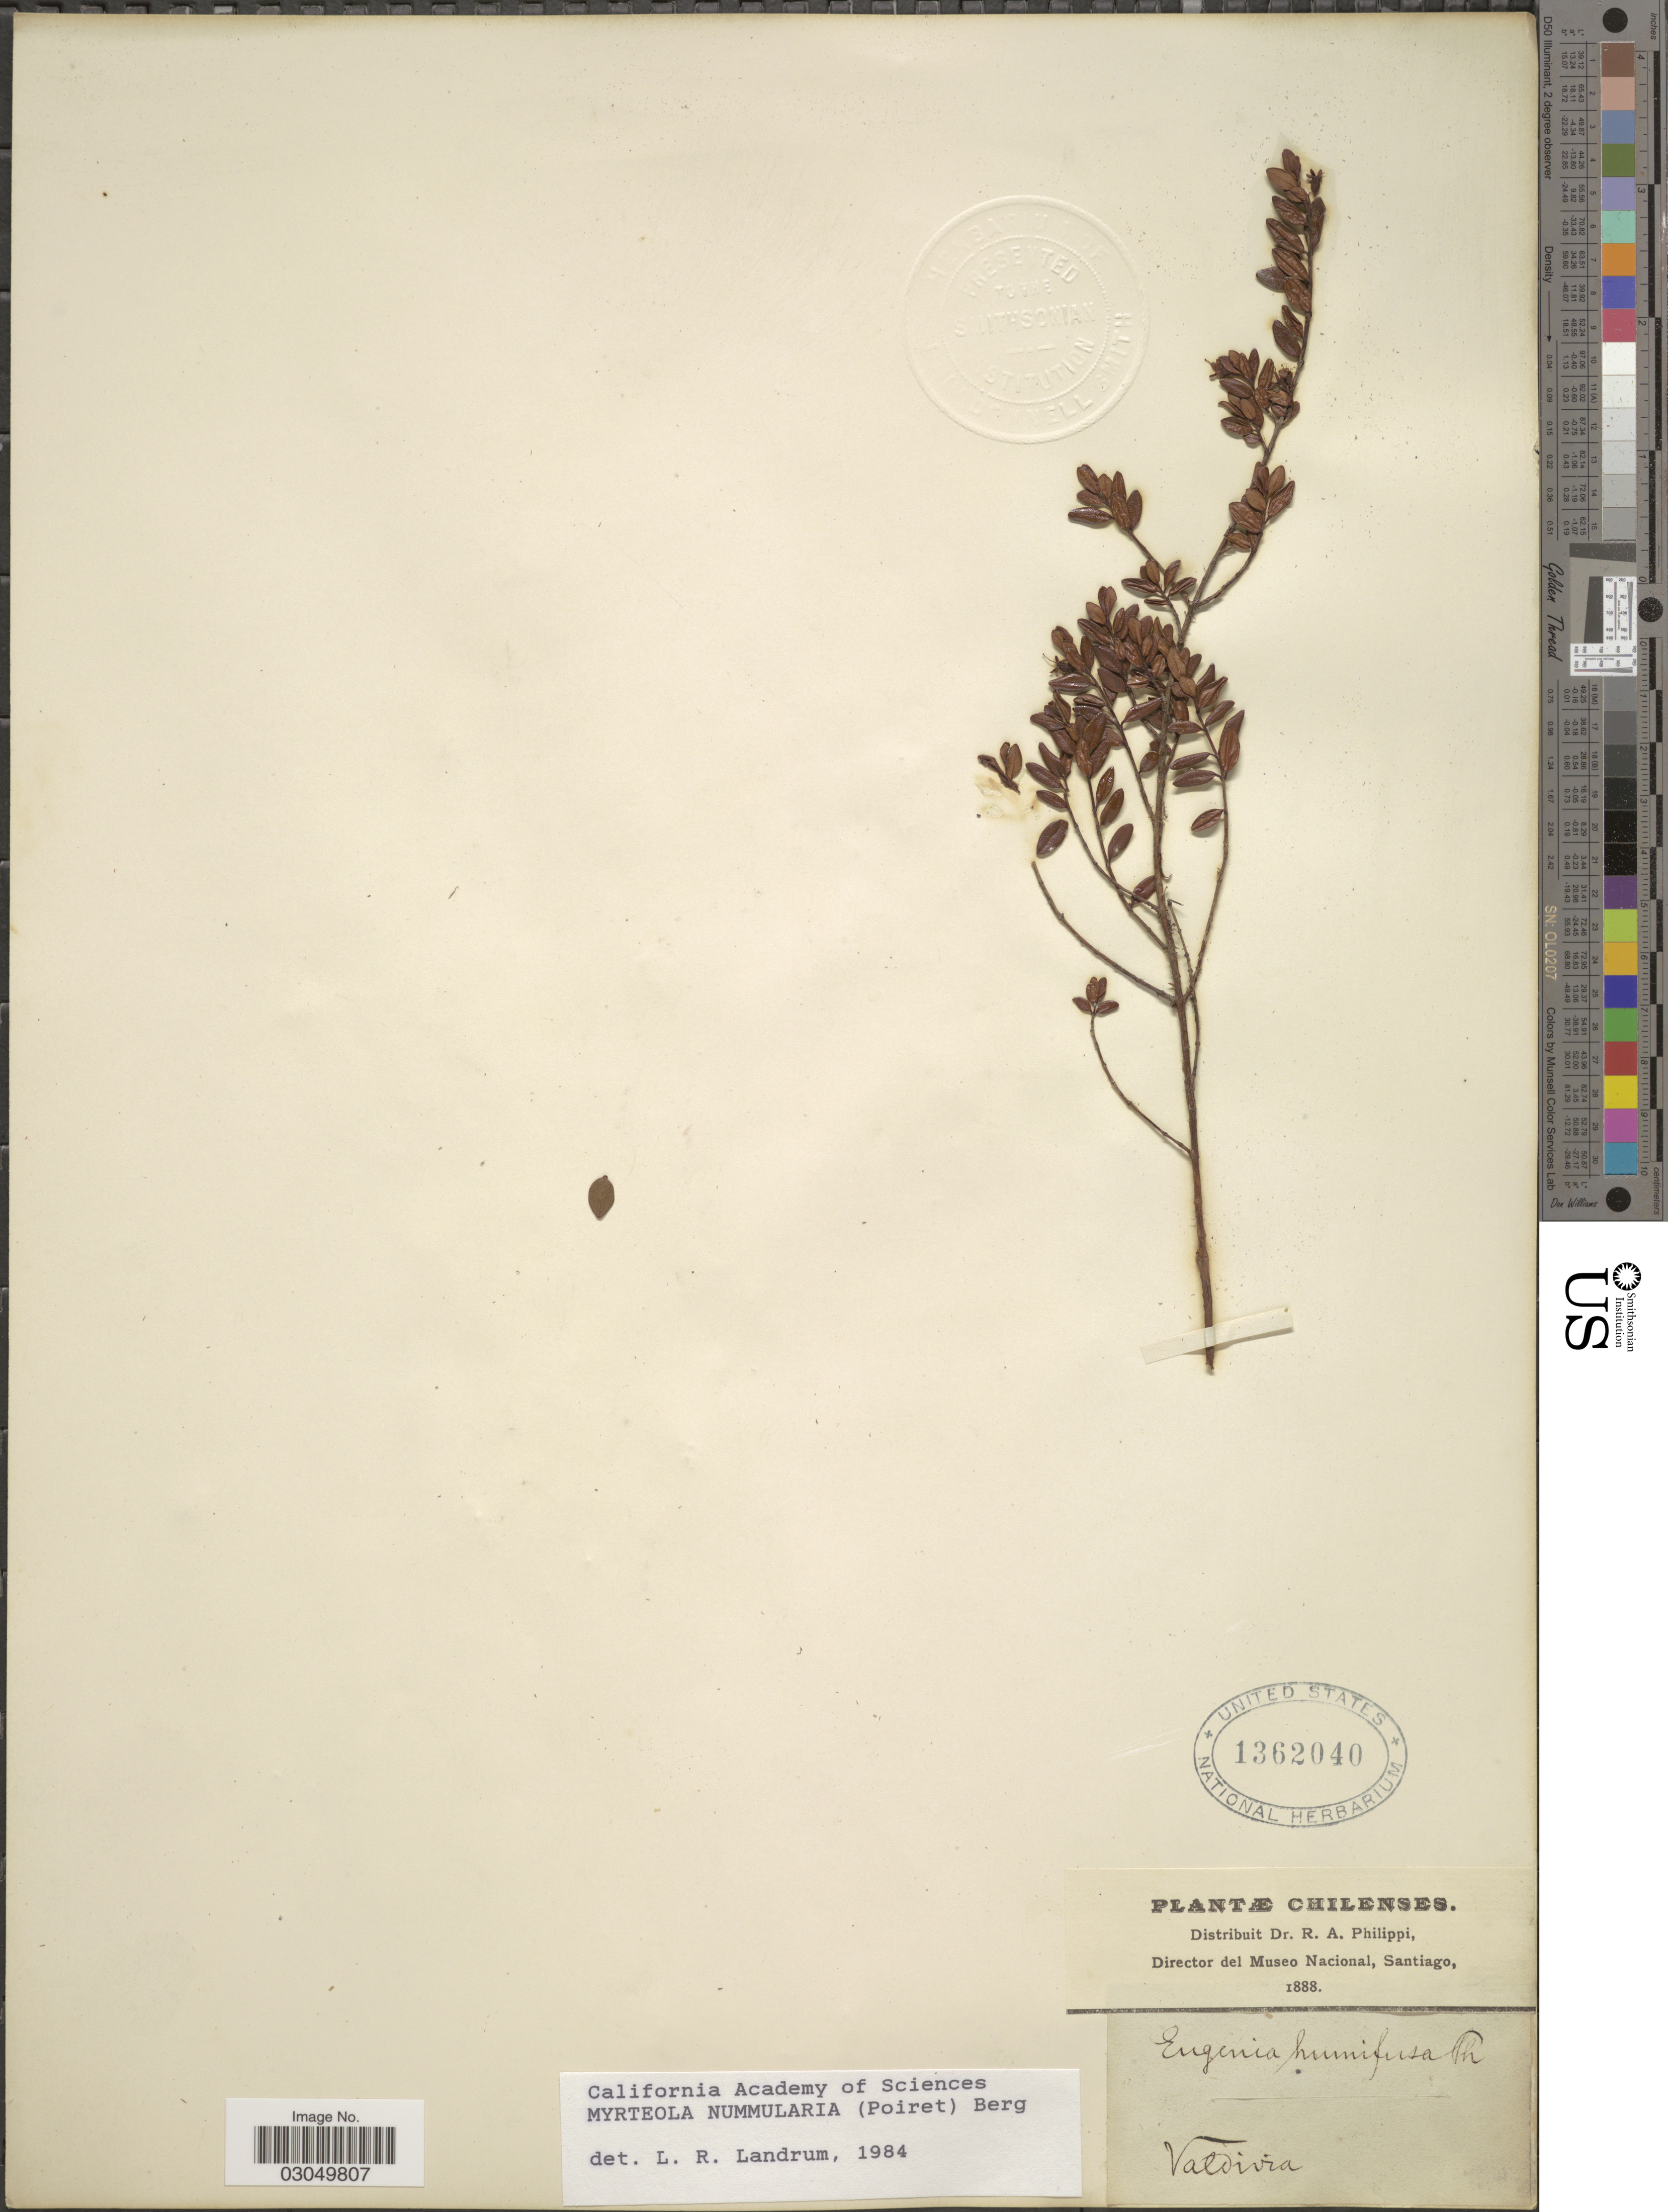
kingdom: Plantae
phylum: Tracheophyta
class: Magnoliopsida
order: Myrtales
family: Myrtaceae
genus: Myrteola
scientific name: Myrteola nummularia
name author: (Lam.) O. Berg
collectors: ex. herb. R.A. Philippi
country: Chile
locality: Valdivia.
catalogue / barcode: US 1362040